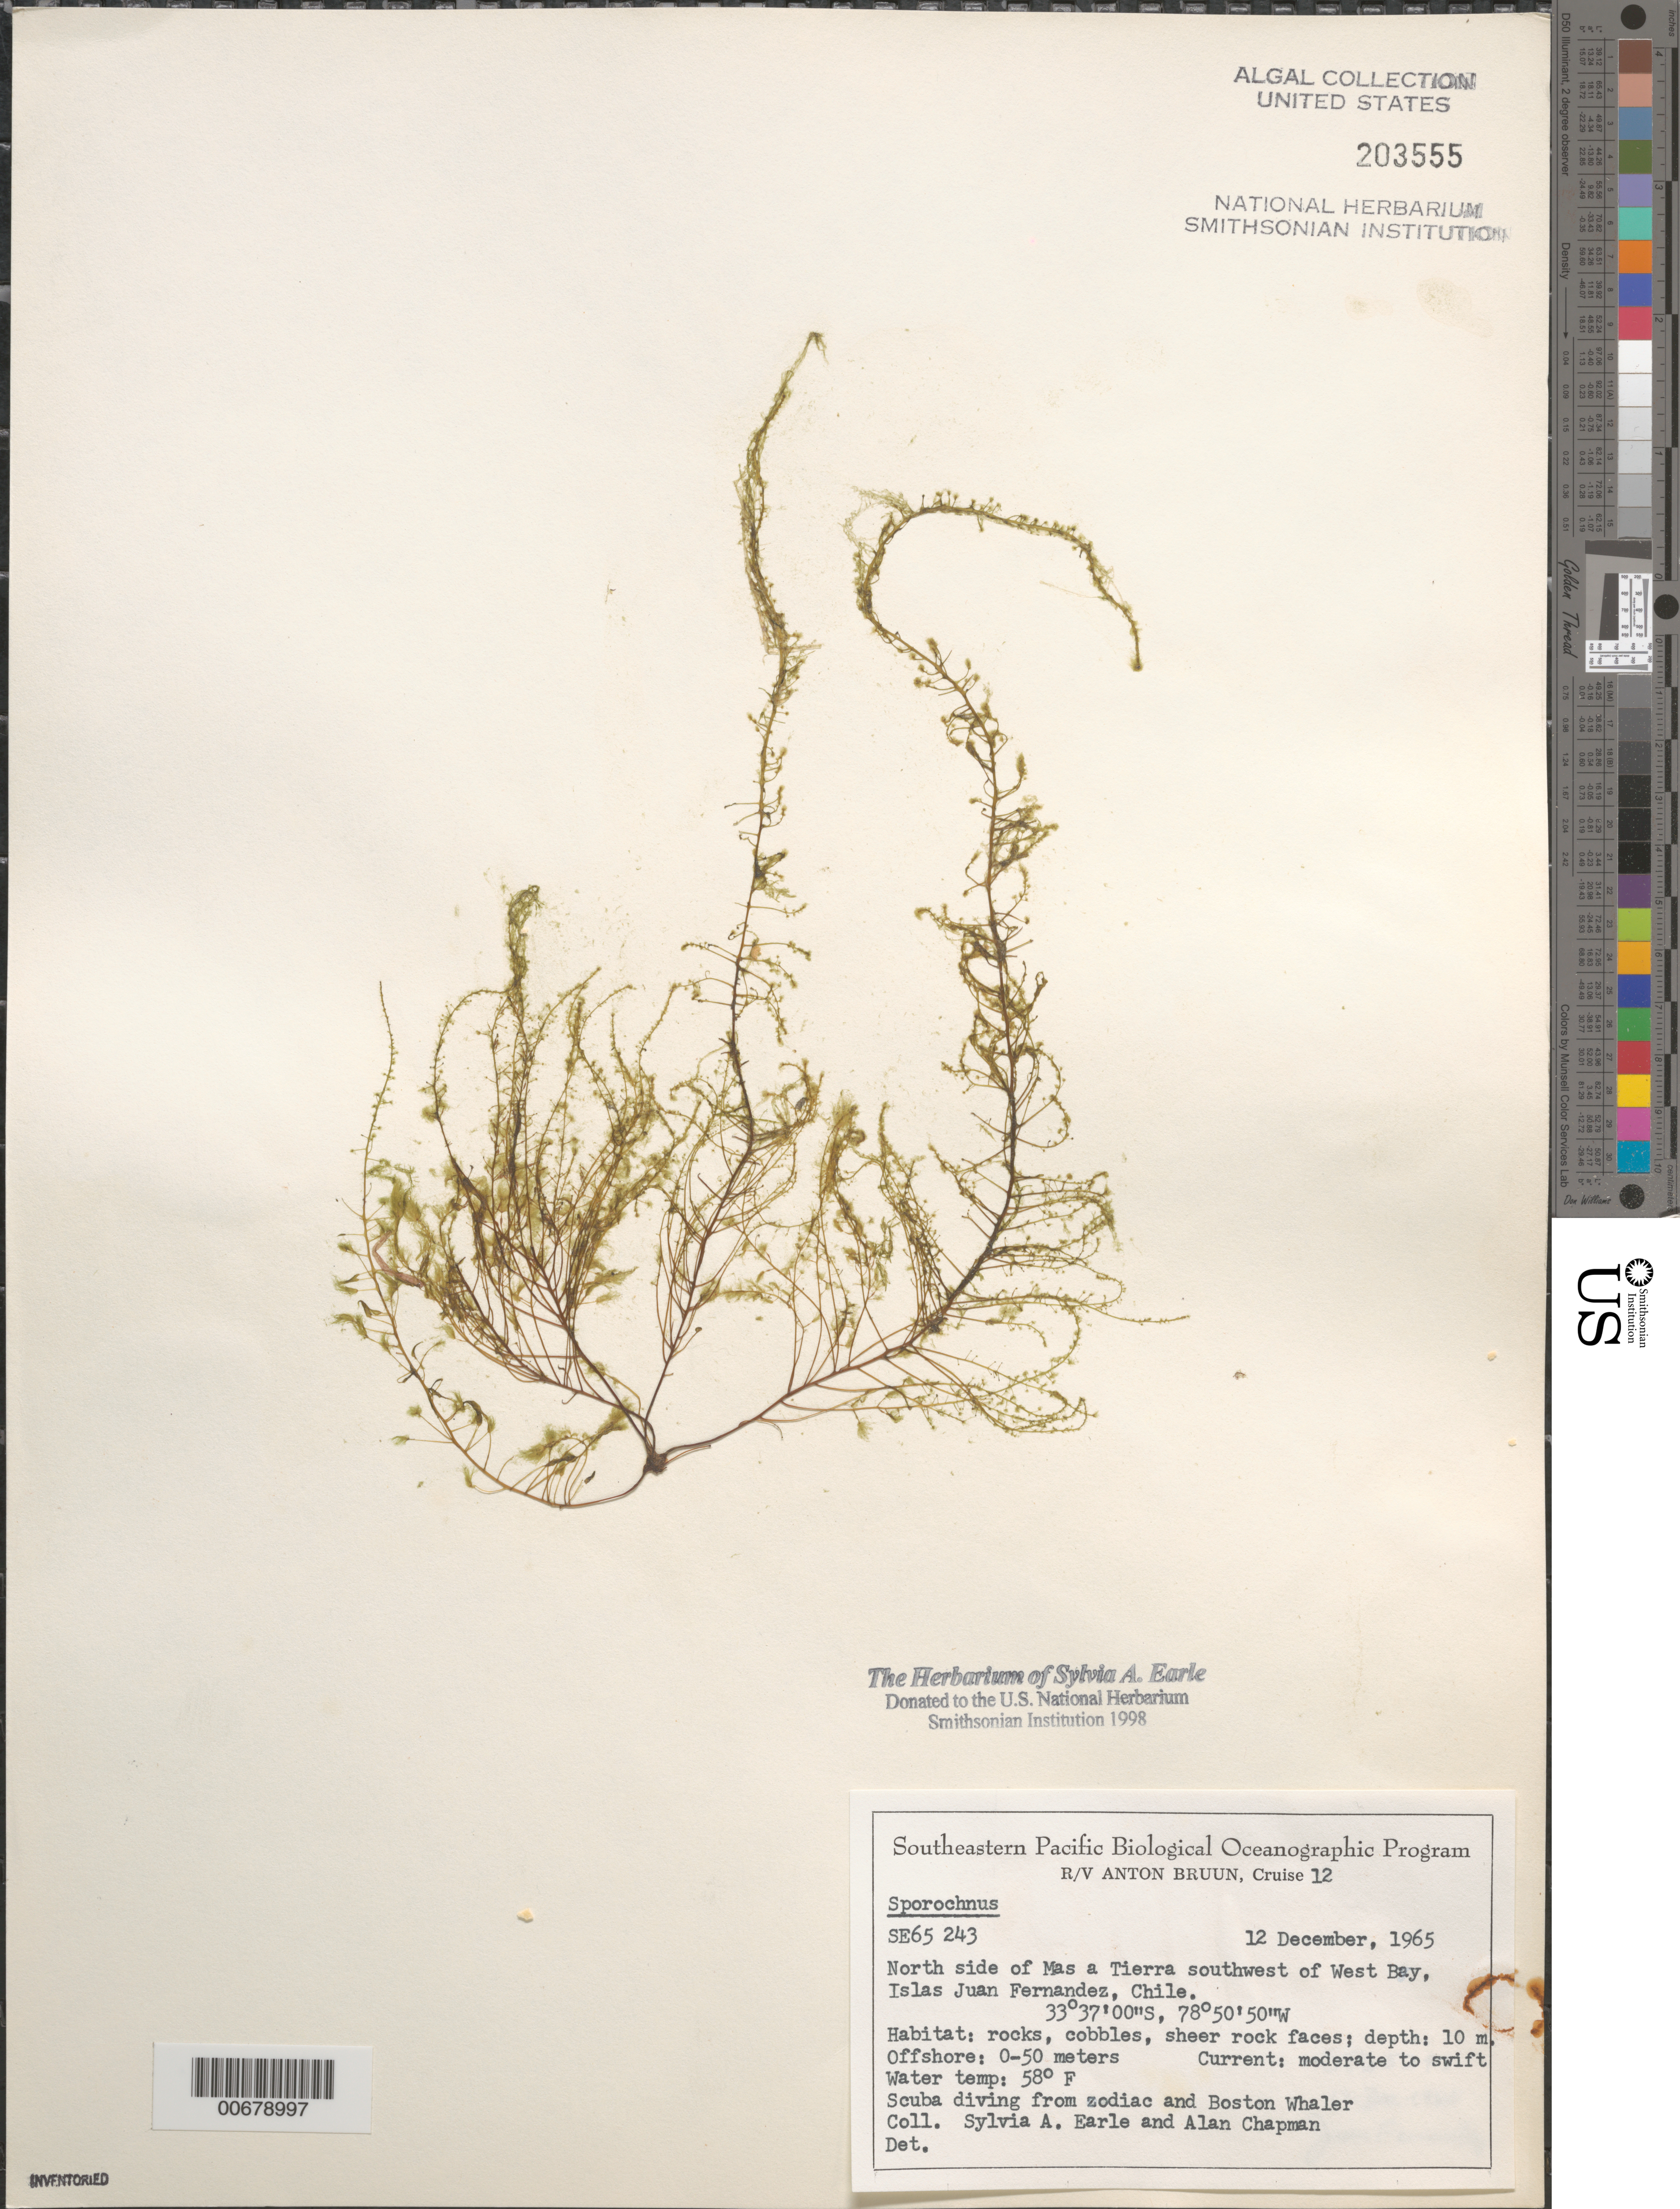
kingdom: Chromista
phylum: Ochrophyta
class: Phaeophyceae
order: Sporochnales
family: Sporochnaceae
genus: Sporochnus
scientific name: Sporochnus sp.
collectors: S. A. Earle & A. Chapman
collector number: SE 65243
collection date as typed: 12 Dec 1965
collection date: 1965-12-12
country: Chile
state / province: Valparaíso (V)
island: Isla Más a Tierra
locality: Southwest of West Bay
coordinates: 33 37' 00" S, 78 50' 50" W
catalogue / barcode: US 203555